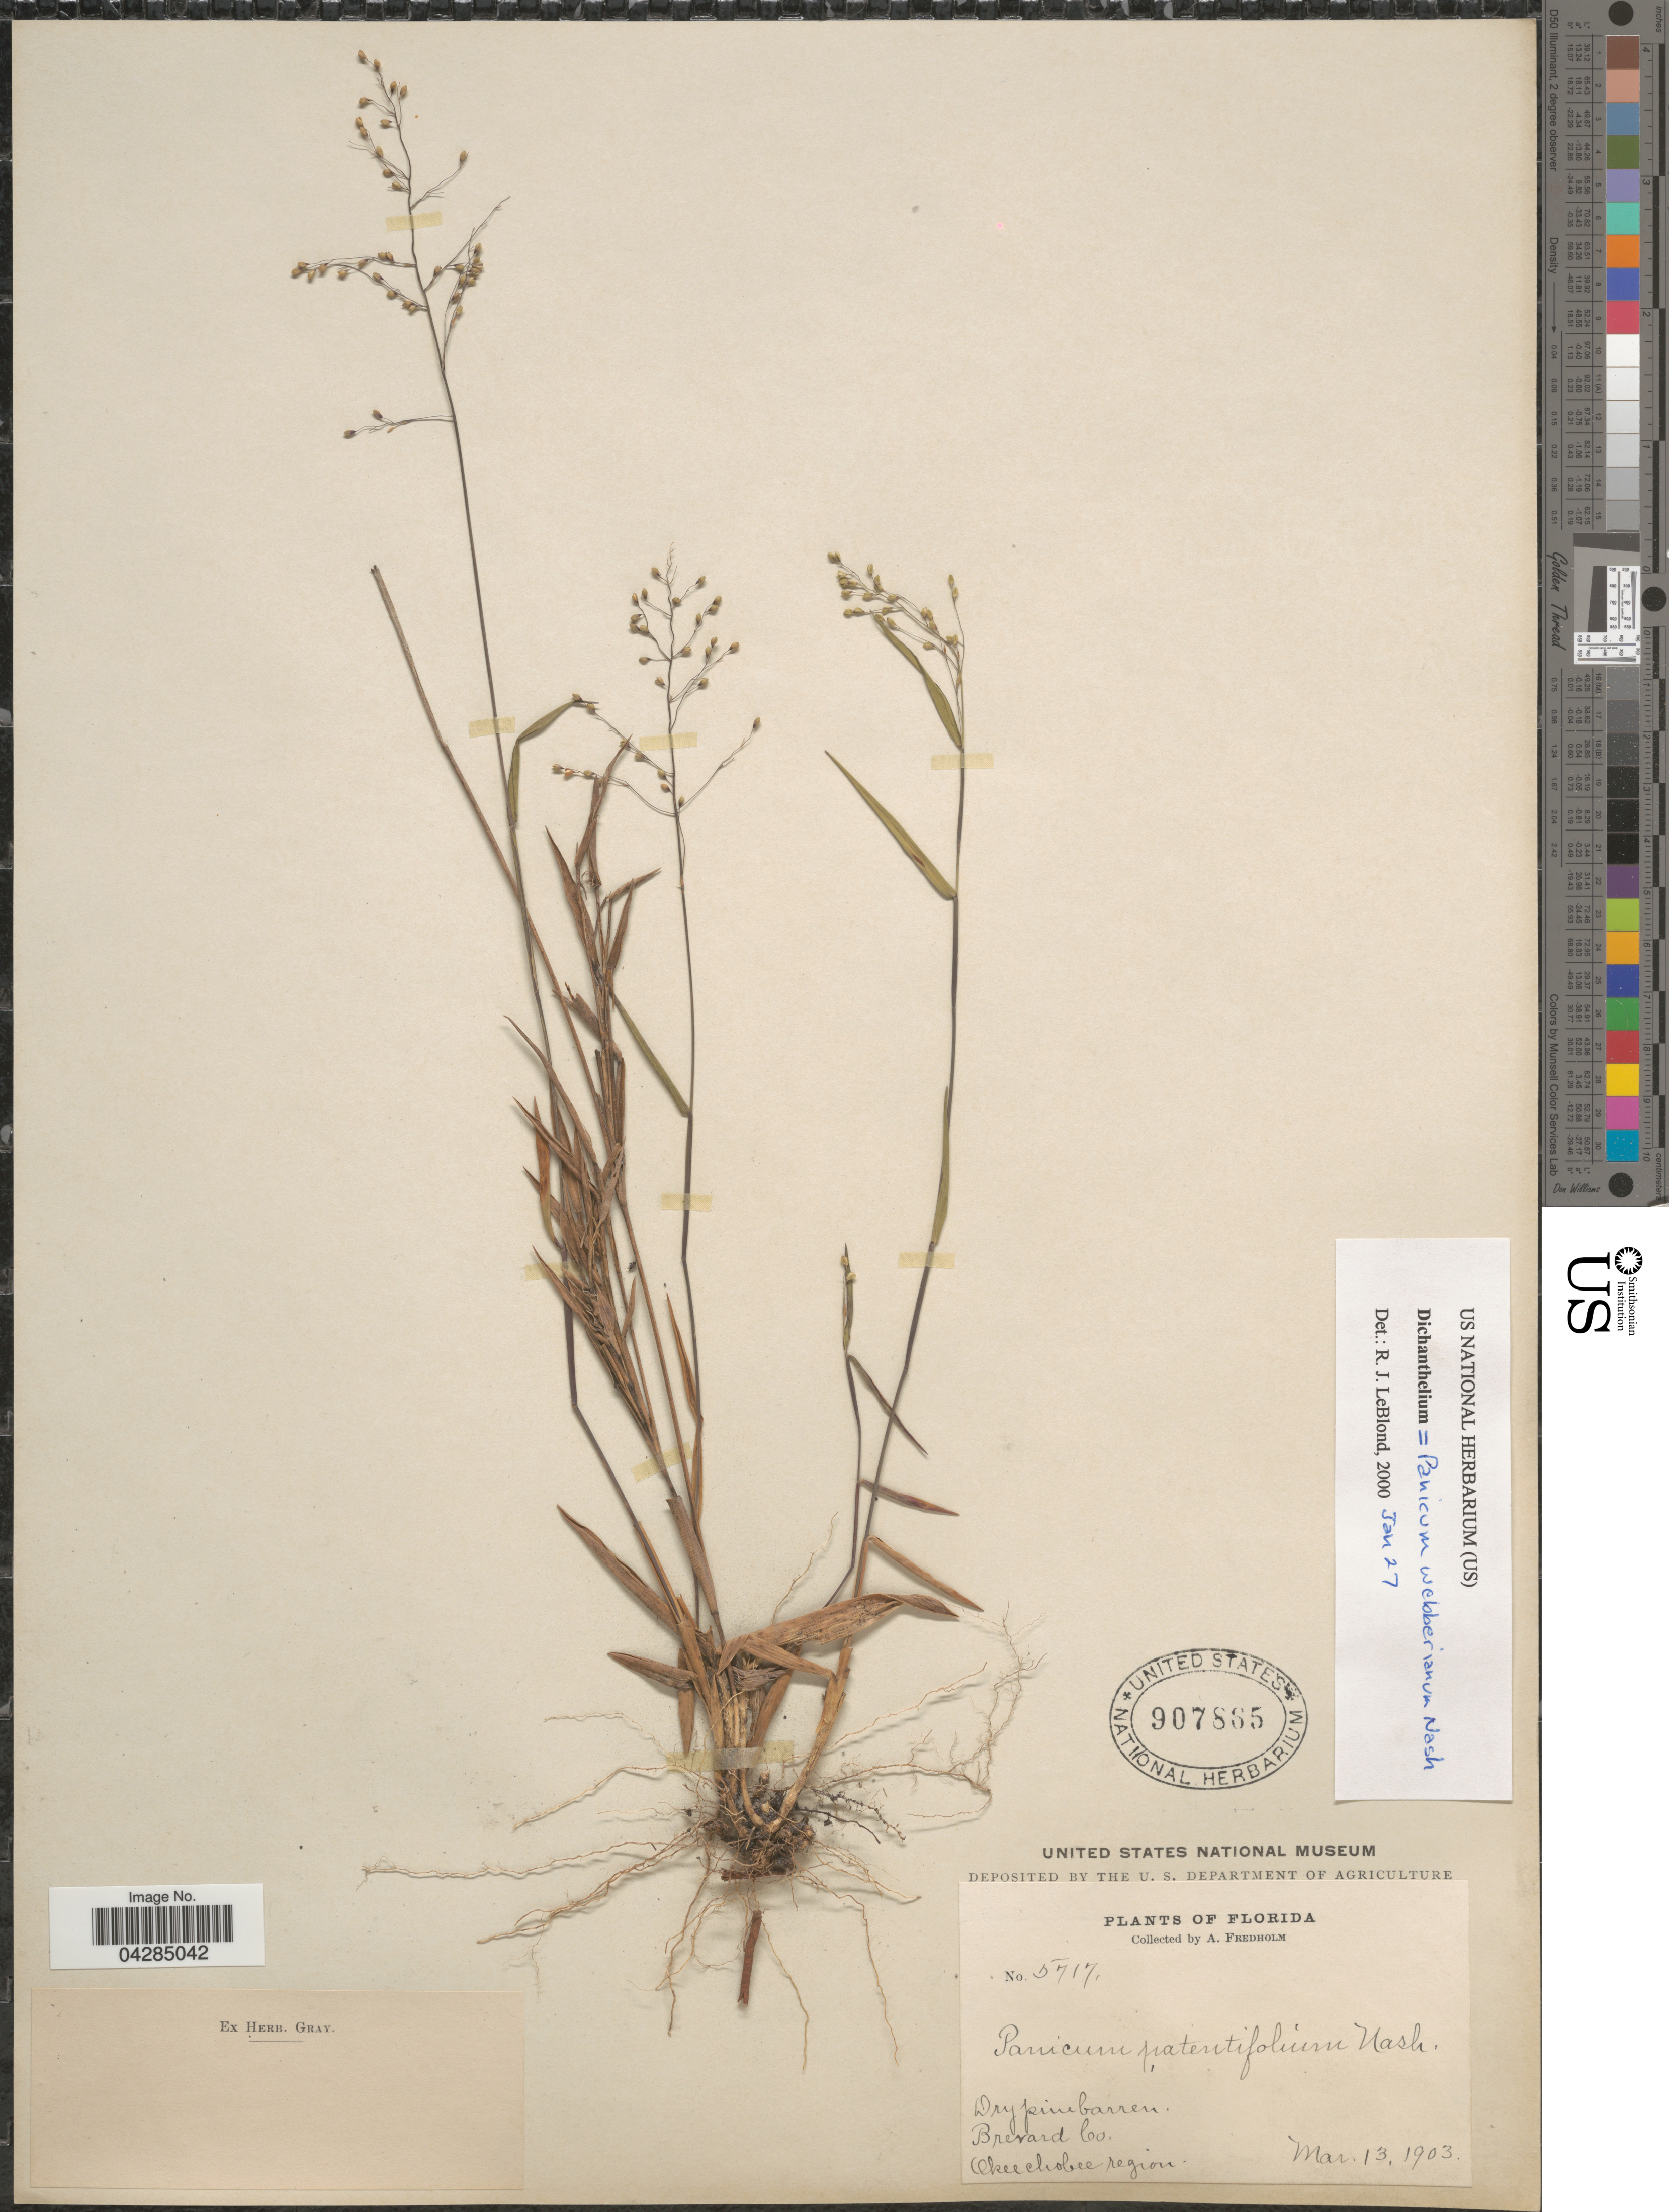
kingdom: Plantae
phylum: Tracheophyta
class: Liliopsida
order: Poales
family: Poaceae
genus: Dichanthelium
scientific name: Dichanthelium portoricense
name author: (Desv. ex Ham.) B.F. Hansen & Wunderlin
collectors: A. Fredholm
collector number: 5717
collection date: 1903-03-13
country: United States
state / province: Florida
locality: Dry pine barren. Brevard Co. Okeechobee region.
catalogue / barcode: US 907865